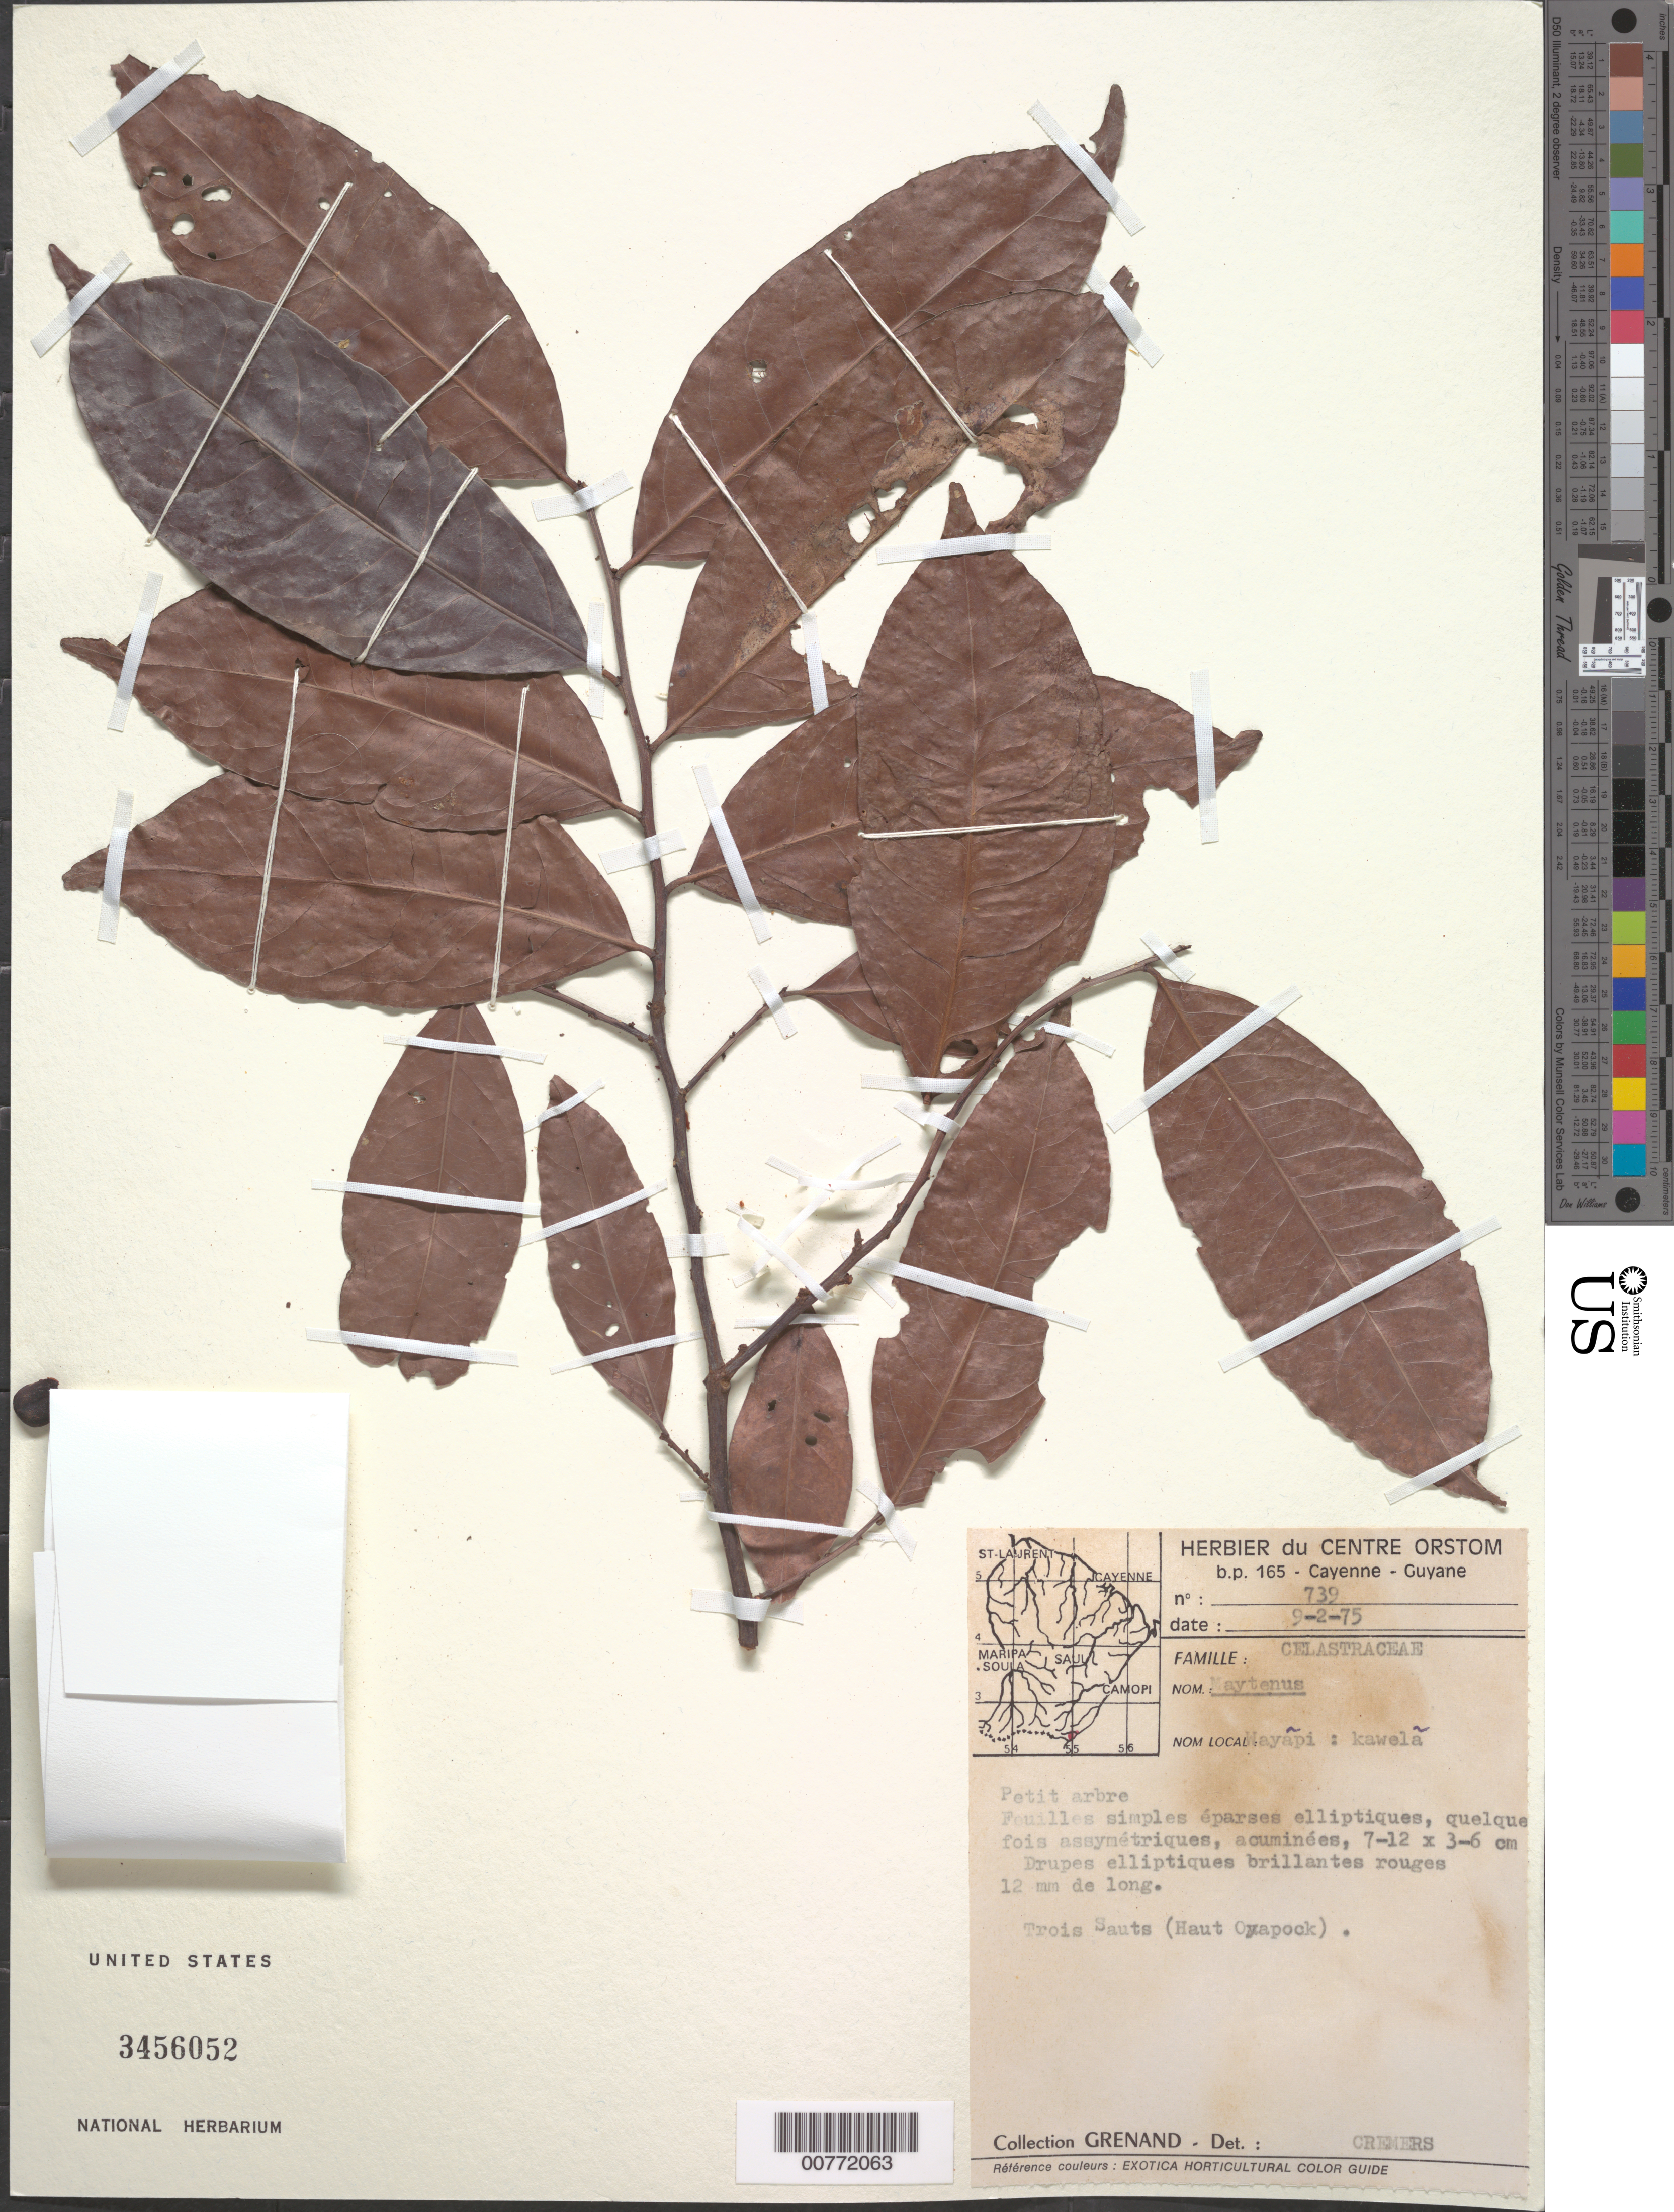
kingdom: Plantae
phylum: Tracheophyta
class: Magnoliopsida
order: Celastrales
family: Celastraceae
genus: Maytenus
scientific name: Maytenus sp.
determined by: Cremers, Georges A.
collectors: P. Grenand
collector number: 739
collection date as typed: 9-Feb-75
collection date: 1975-02-09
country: French Guiana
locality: Trois Sauts (Haut Oyapock)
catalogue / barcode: US 3456052